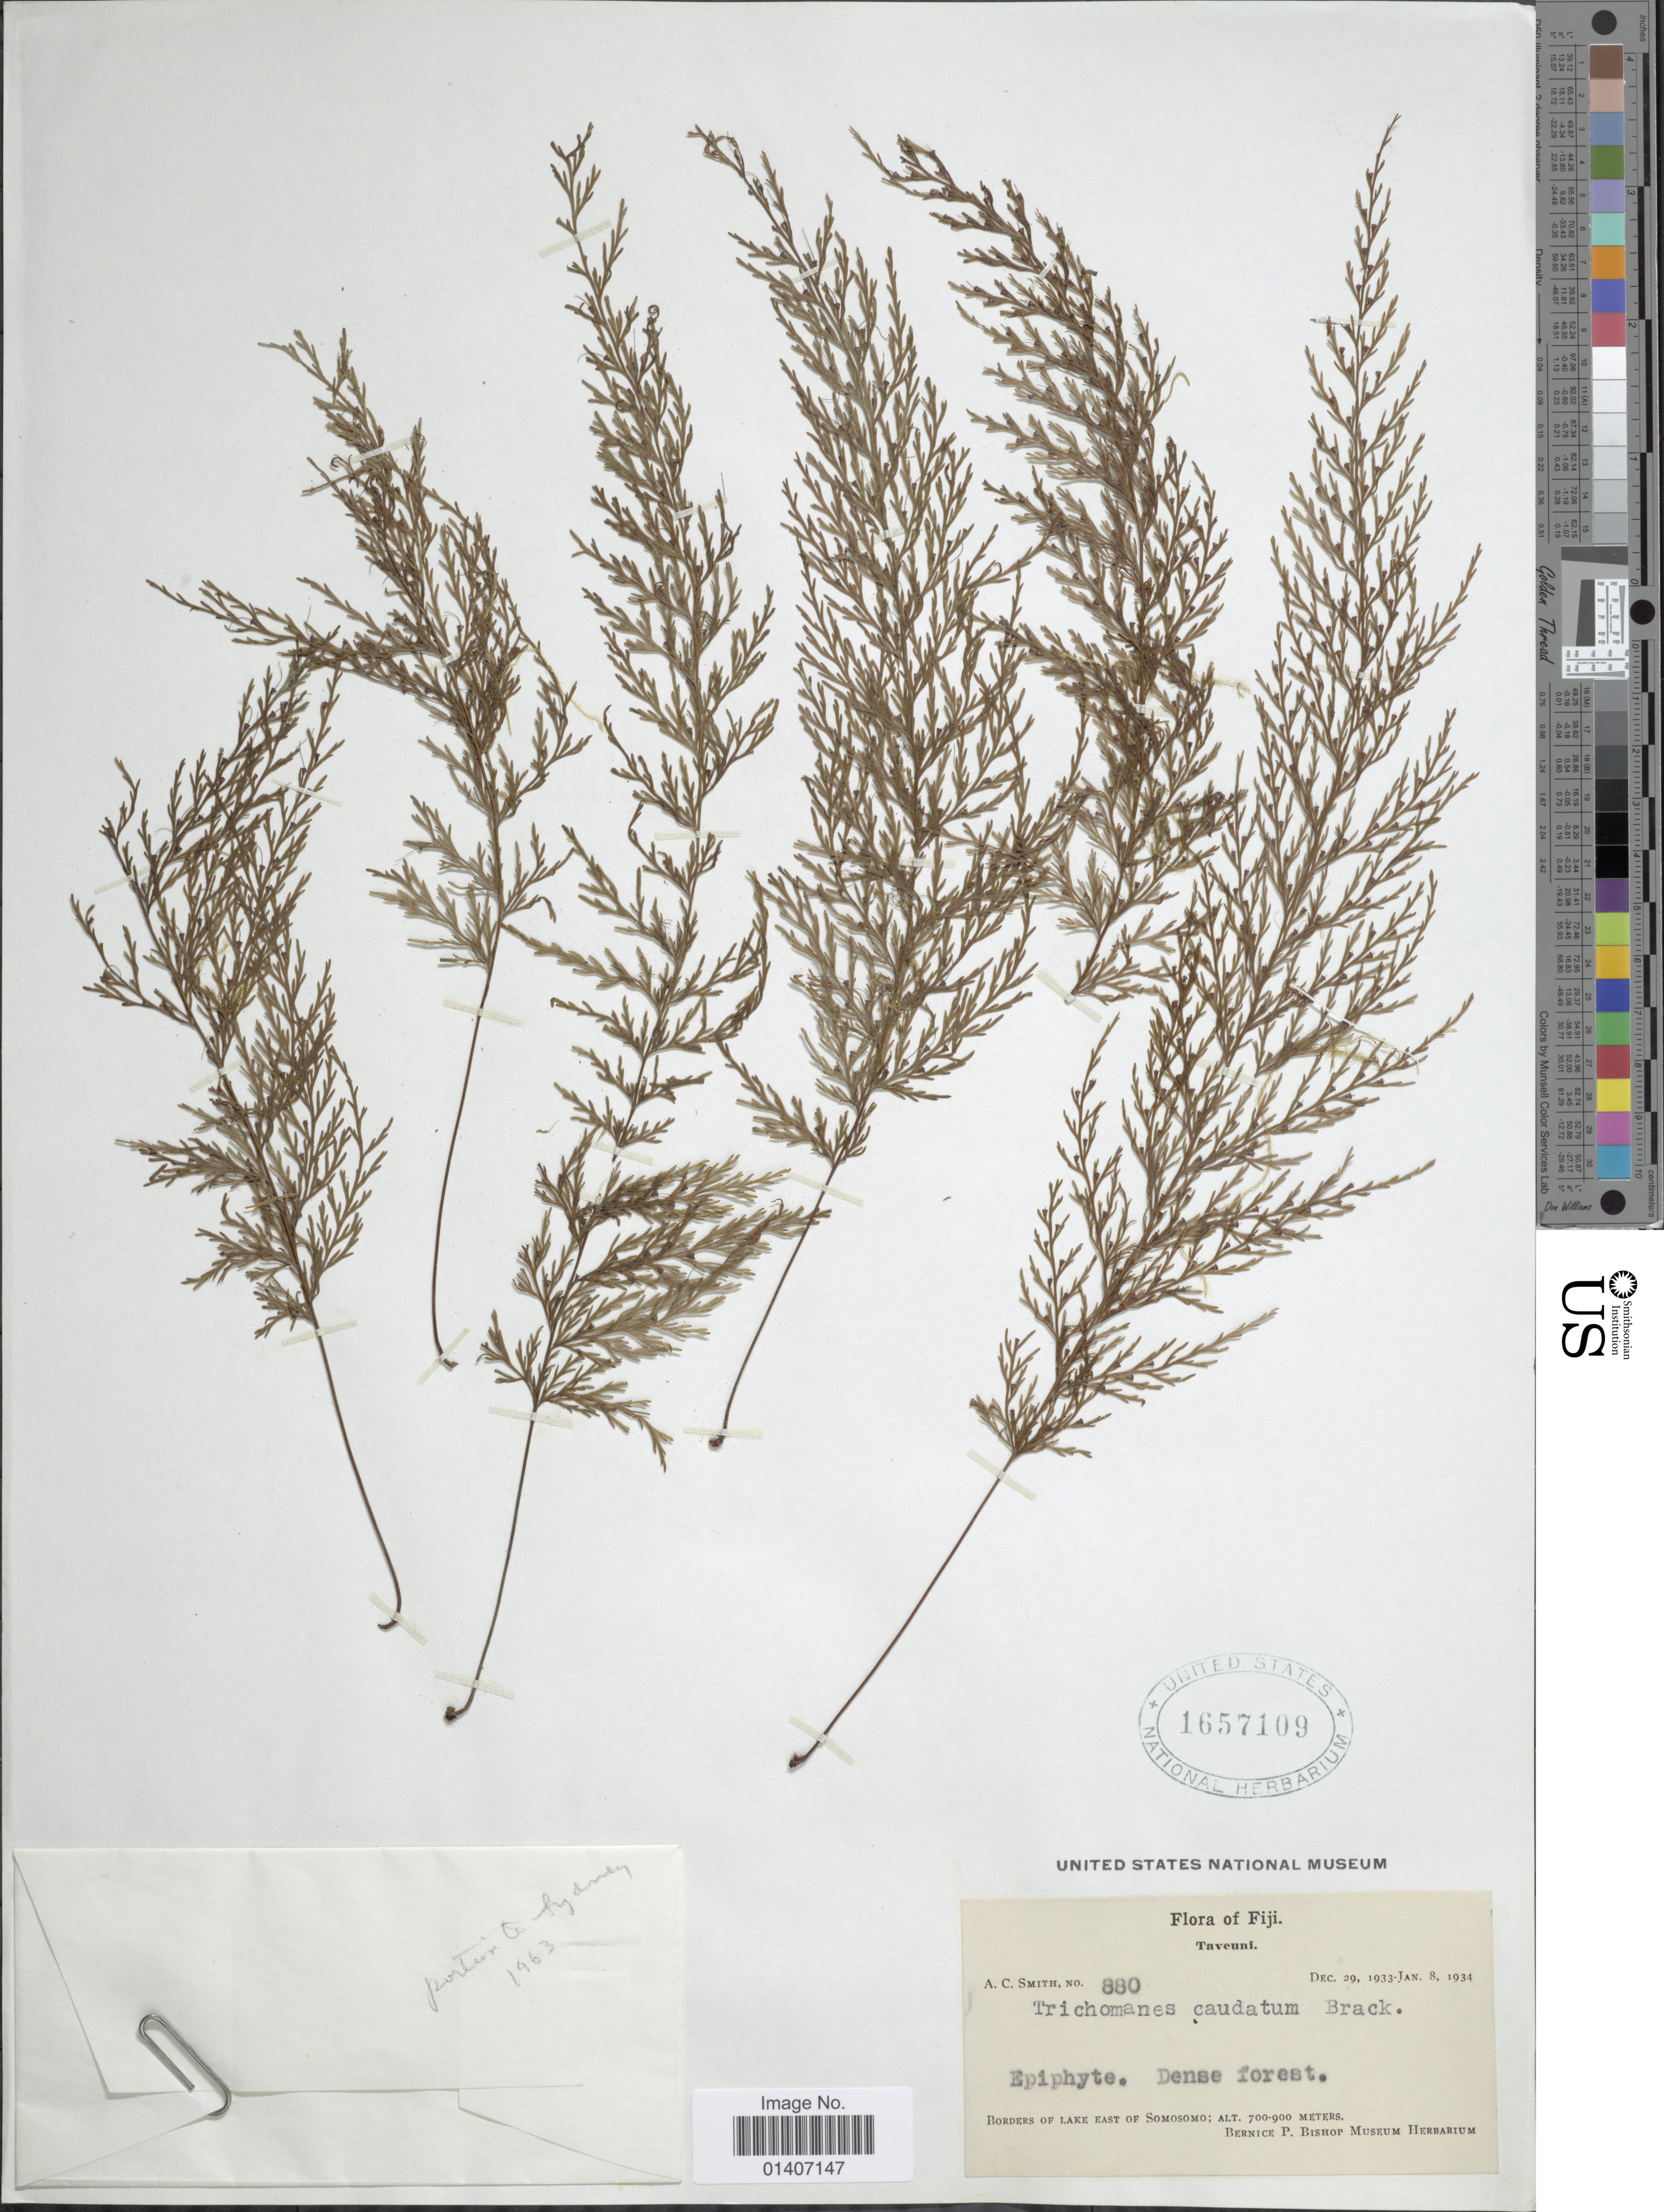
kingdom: Plantae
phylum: Tracheophyta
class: Polypodiopsida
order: Hymenophyllales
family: Hymenophyllaceae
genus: Abrodictyum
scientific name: Abrodictyum caudatum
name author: (Brack.) Ebihara & K. Iwats.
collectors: A. C. Smith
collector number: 880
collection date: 1933-12-29/1934-01-08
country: Fiji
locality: Taveuni, borders of lake east of Somosomo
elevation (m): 700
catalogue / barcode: US 1657109